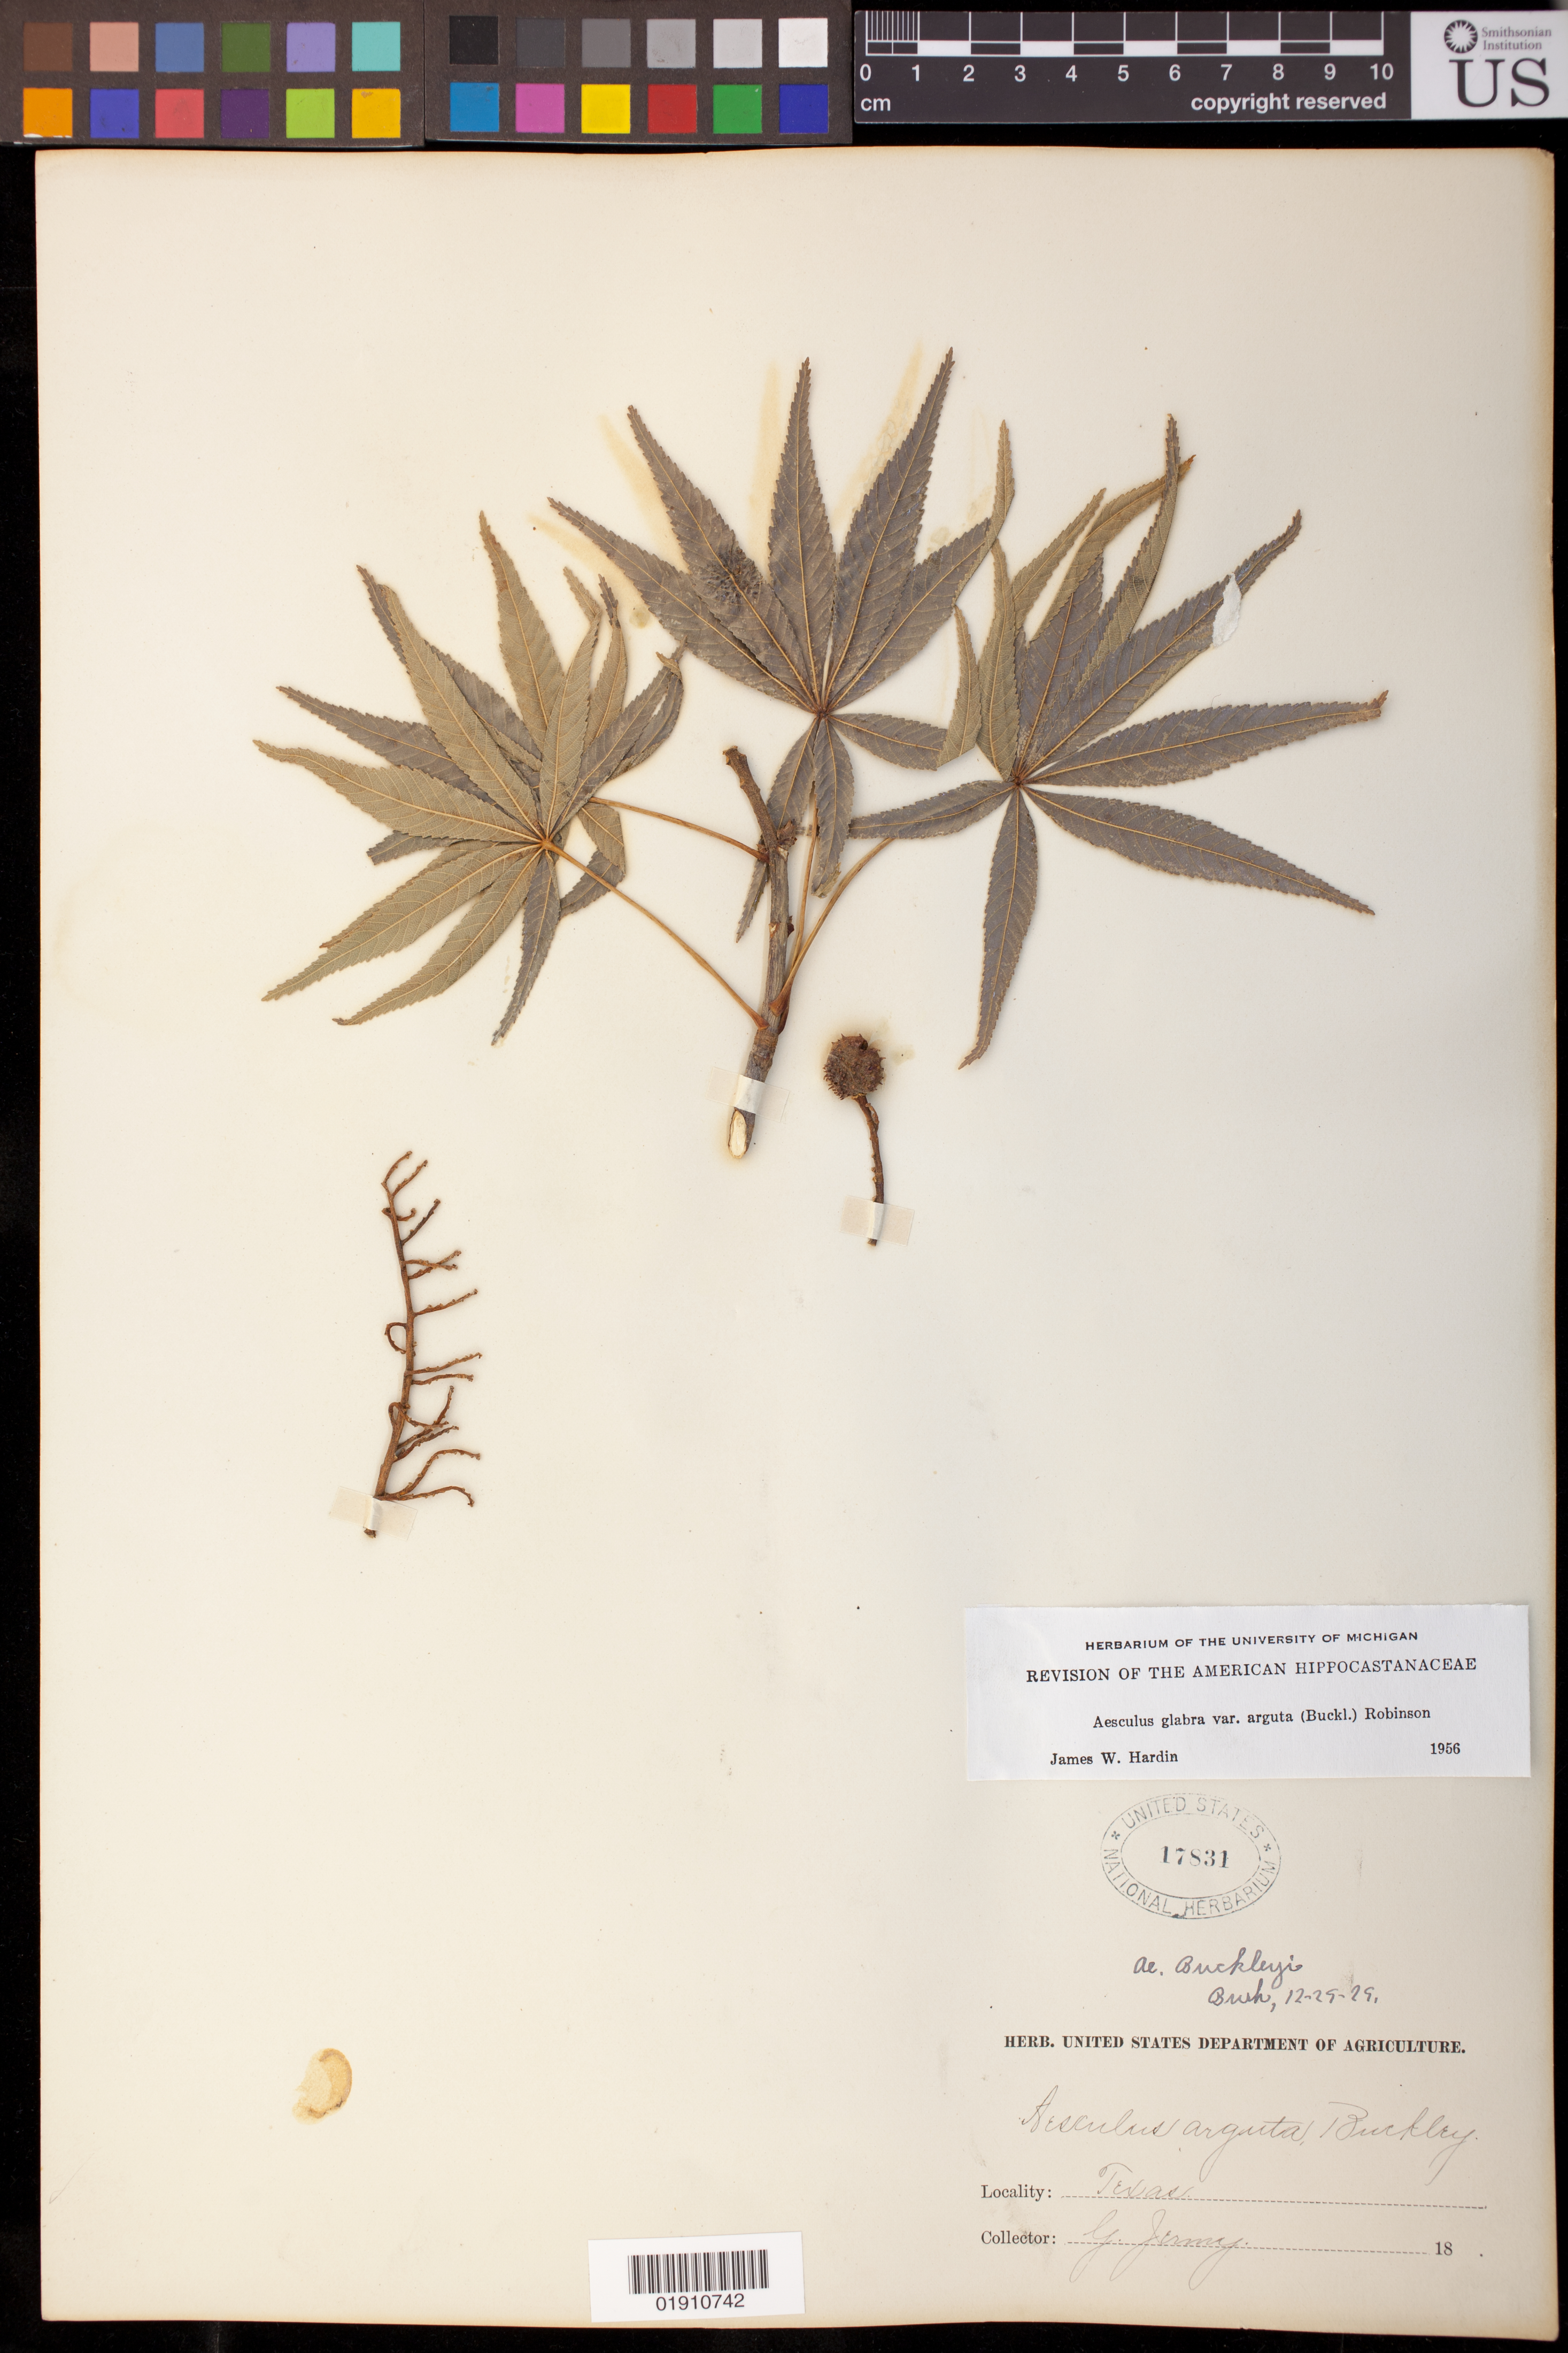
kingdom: Plantae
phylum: Tracheophyta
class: Magnoliopsida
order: Sapindales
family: Sapindaceae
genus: Aesculus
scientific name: Aesculus glabra var. anguta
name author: (Buckley) B.L. Rob.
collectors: G. Jermy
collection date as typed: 18--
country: United States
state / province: Texas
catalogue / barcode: US 17831